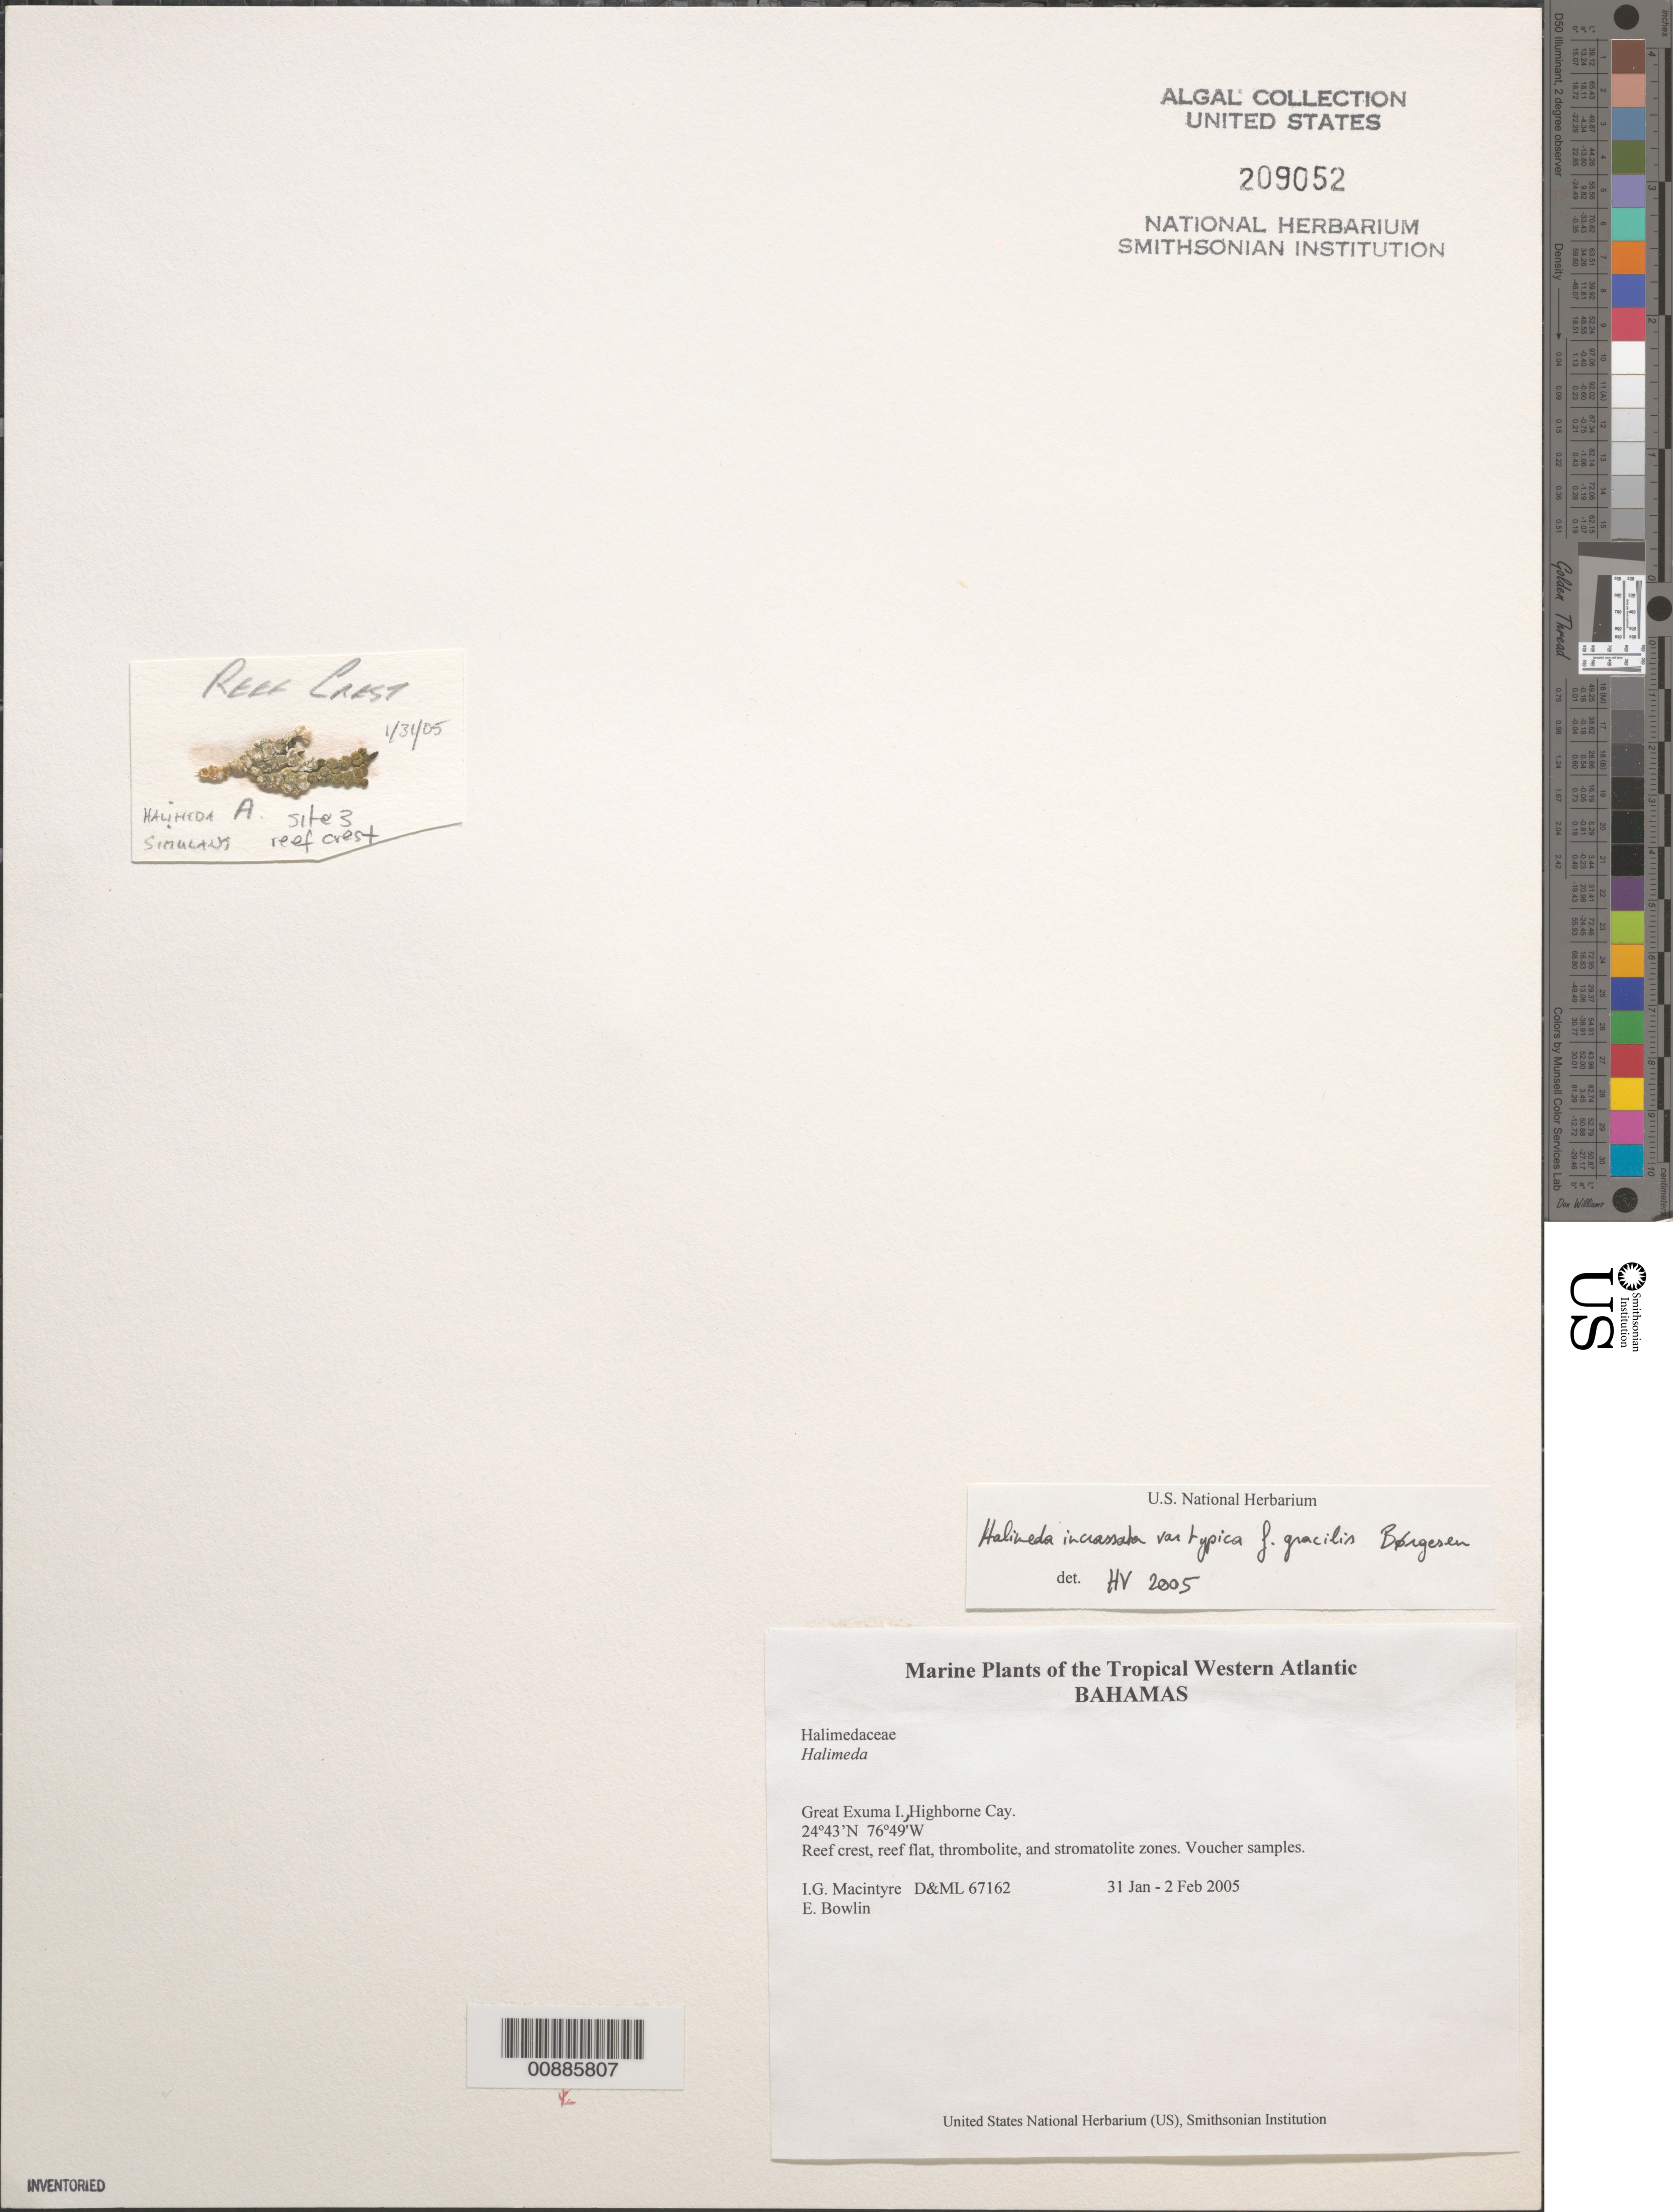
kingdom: Plantae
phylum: Chlorophyta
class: Ulvophyceae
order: Bryopsidales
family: Halimedaceae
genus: Halimeda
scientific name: Halimeda incrassata f. gracilis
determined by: Verbruggen, H.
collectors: I. Macintyre & E. Bowlin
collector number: D&ML 67162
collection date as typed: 31 Jan 2005 to 02 Feb 2005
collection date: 2005-01-31/2005-02-02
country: Bahamas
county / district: Exuma District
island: Great Exuma Island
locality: Highborne Cay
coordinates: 24 43' N, 76 49' W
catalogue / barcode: US 209052